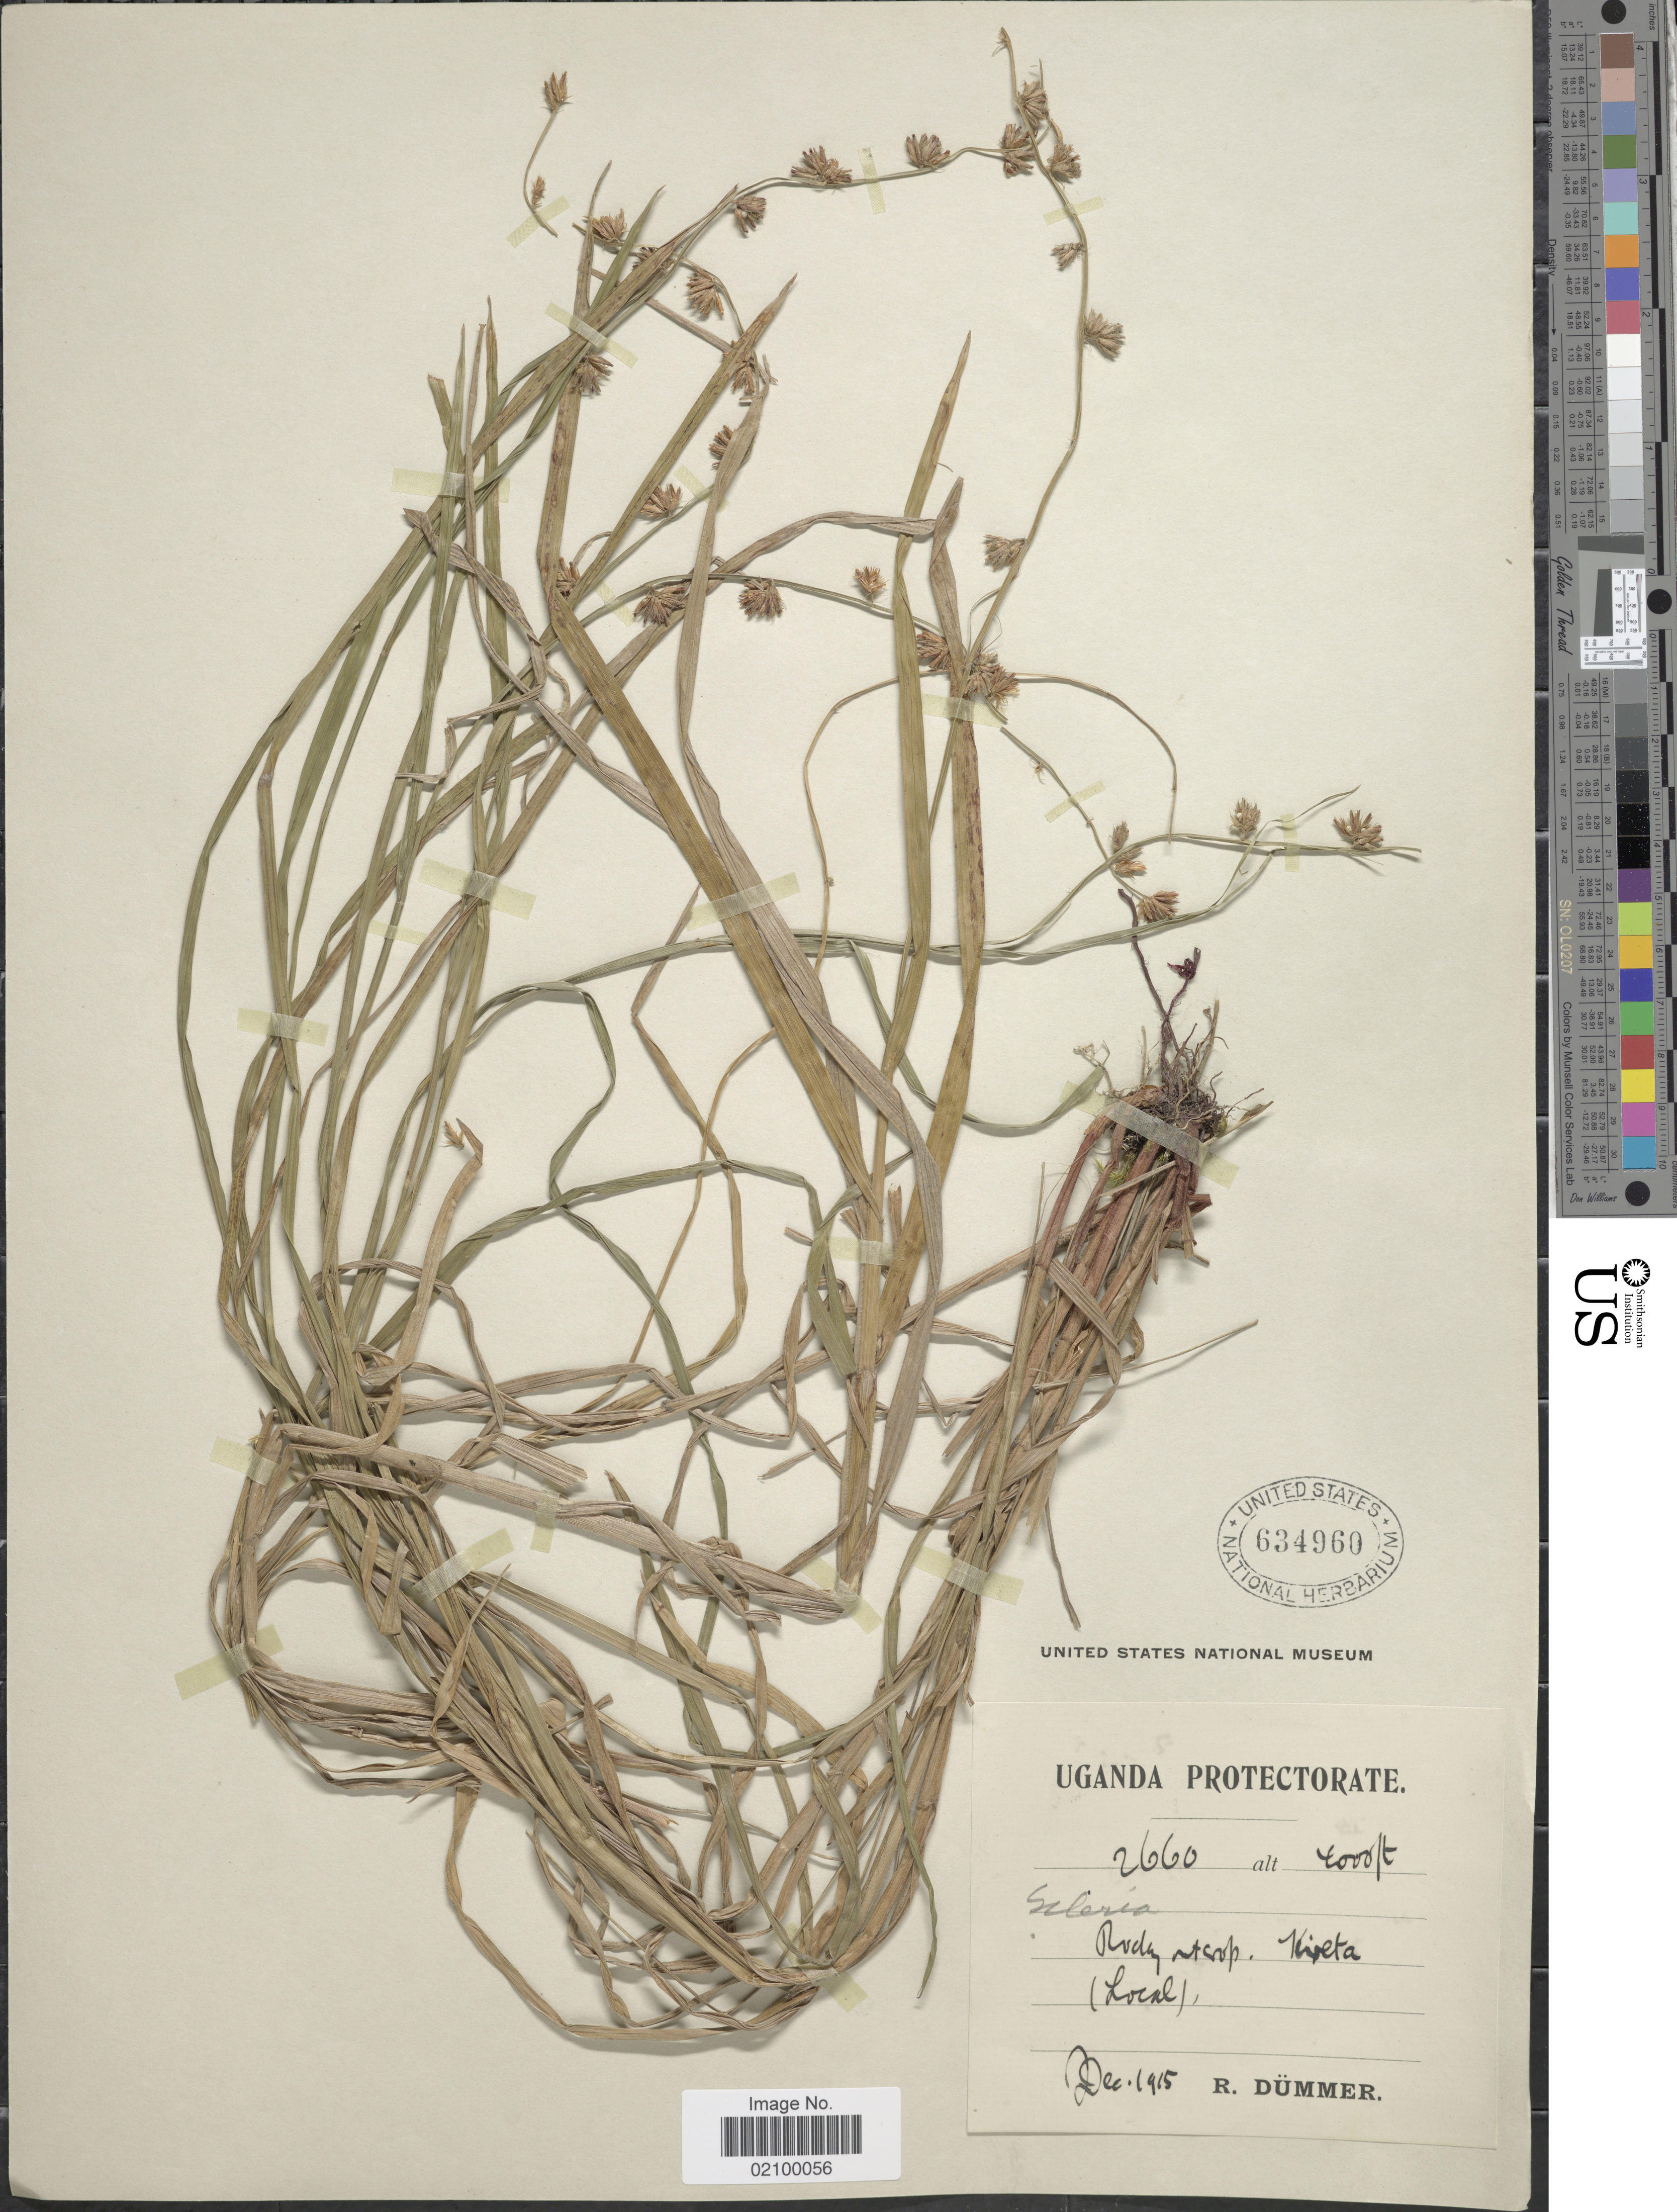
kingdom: Plantae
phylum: Tracheophyta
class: Liliopsida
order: Poales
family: Cyperaceae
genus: Scleria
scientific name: Scleria distans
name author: Poir.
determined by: Strong, Mark T., (BOT), Smithsonian Institution - National Museum of Natural History (UNITED STATES)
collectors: R. A. Dümmer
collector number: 2660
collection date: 1915-12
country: Uganda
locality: Rocky outcrop. Kireta [interpreted]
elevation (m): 1219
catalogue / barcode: US 634960